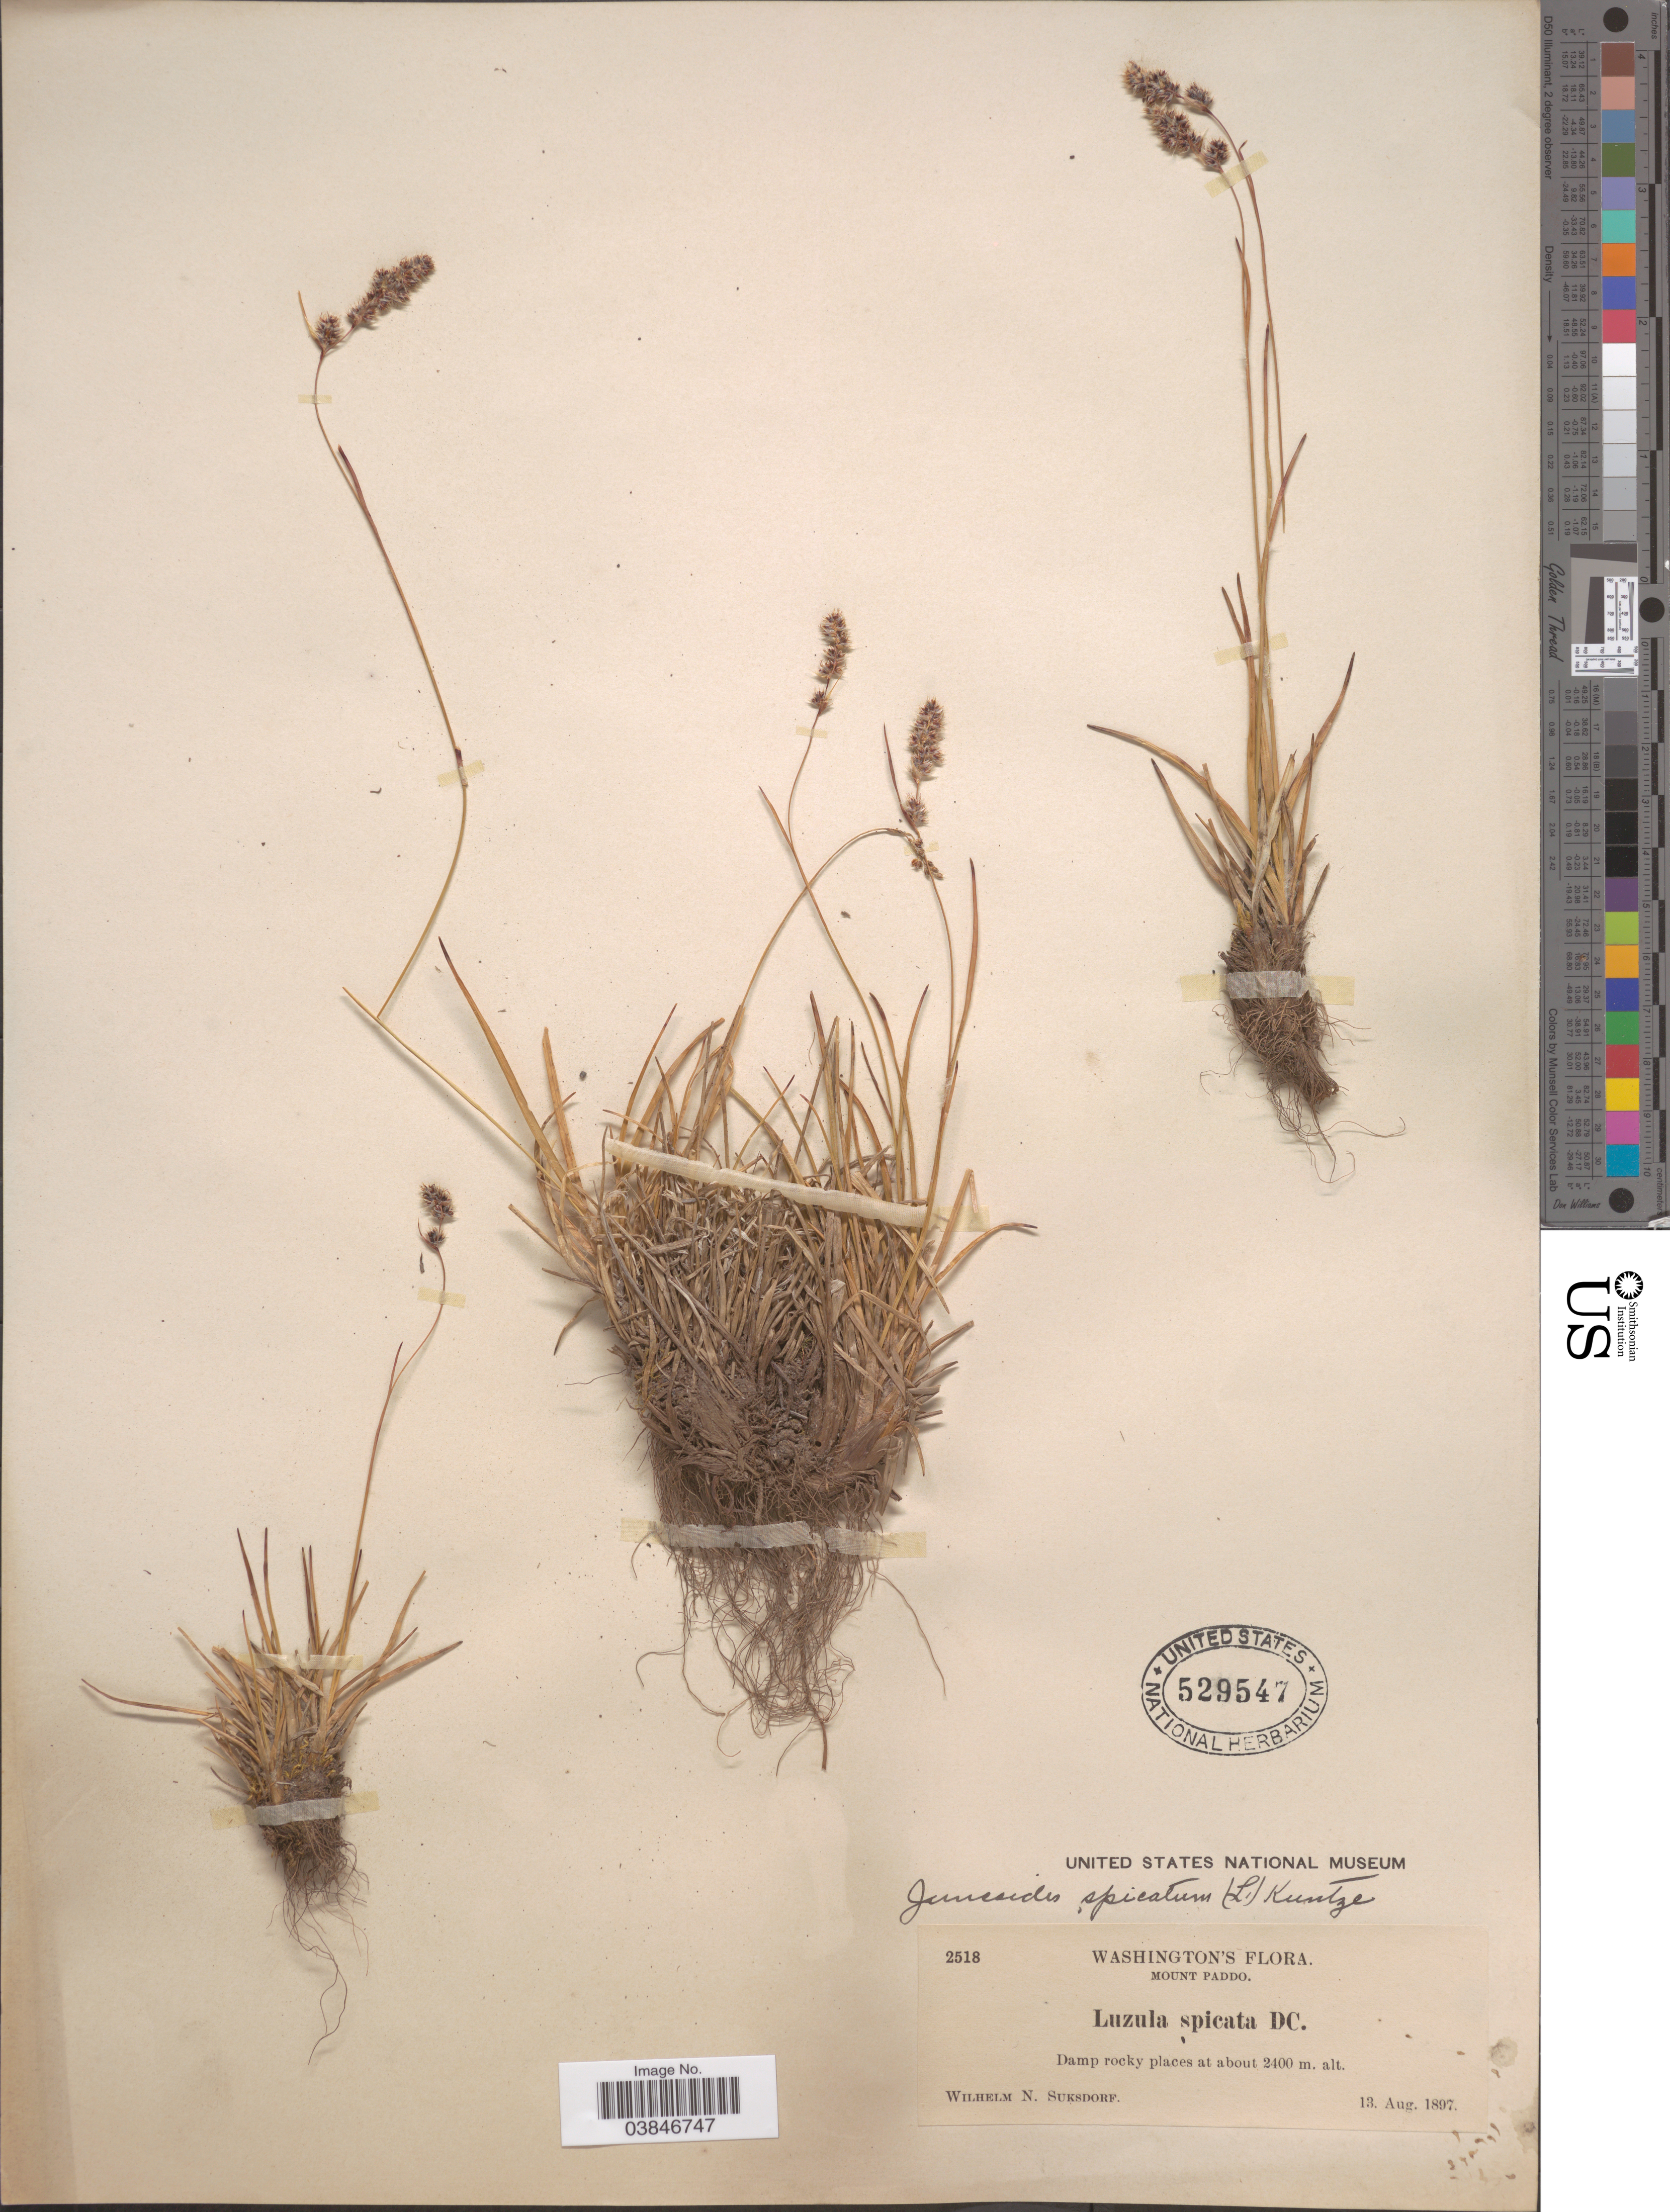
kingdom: Plantae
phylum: Tracheophyta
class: Liliopsida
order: Poales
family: Juncaceae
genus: Luzula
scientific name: Luzula spicata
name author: (L.) DC.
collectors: W. N. Suksdorf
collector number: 2518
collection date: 1897-08-13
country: United States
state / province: Washington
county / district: Skamania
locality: Mount Paddo.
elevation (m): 2400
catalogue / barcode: US 529547